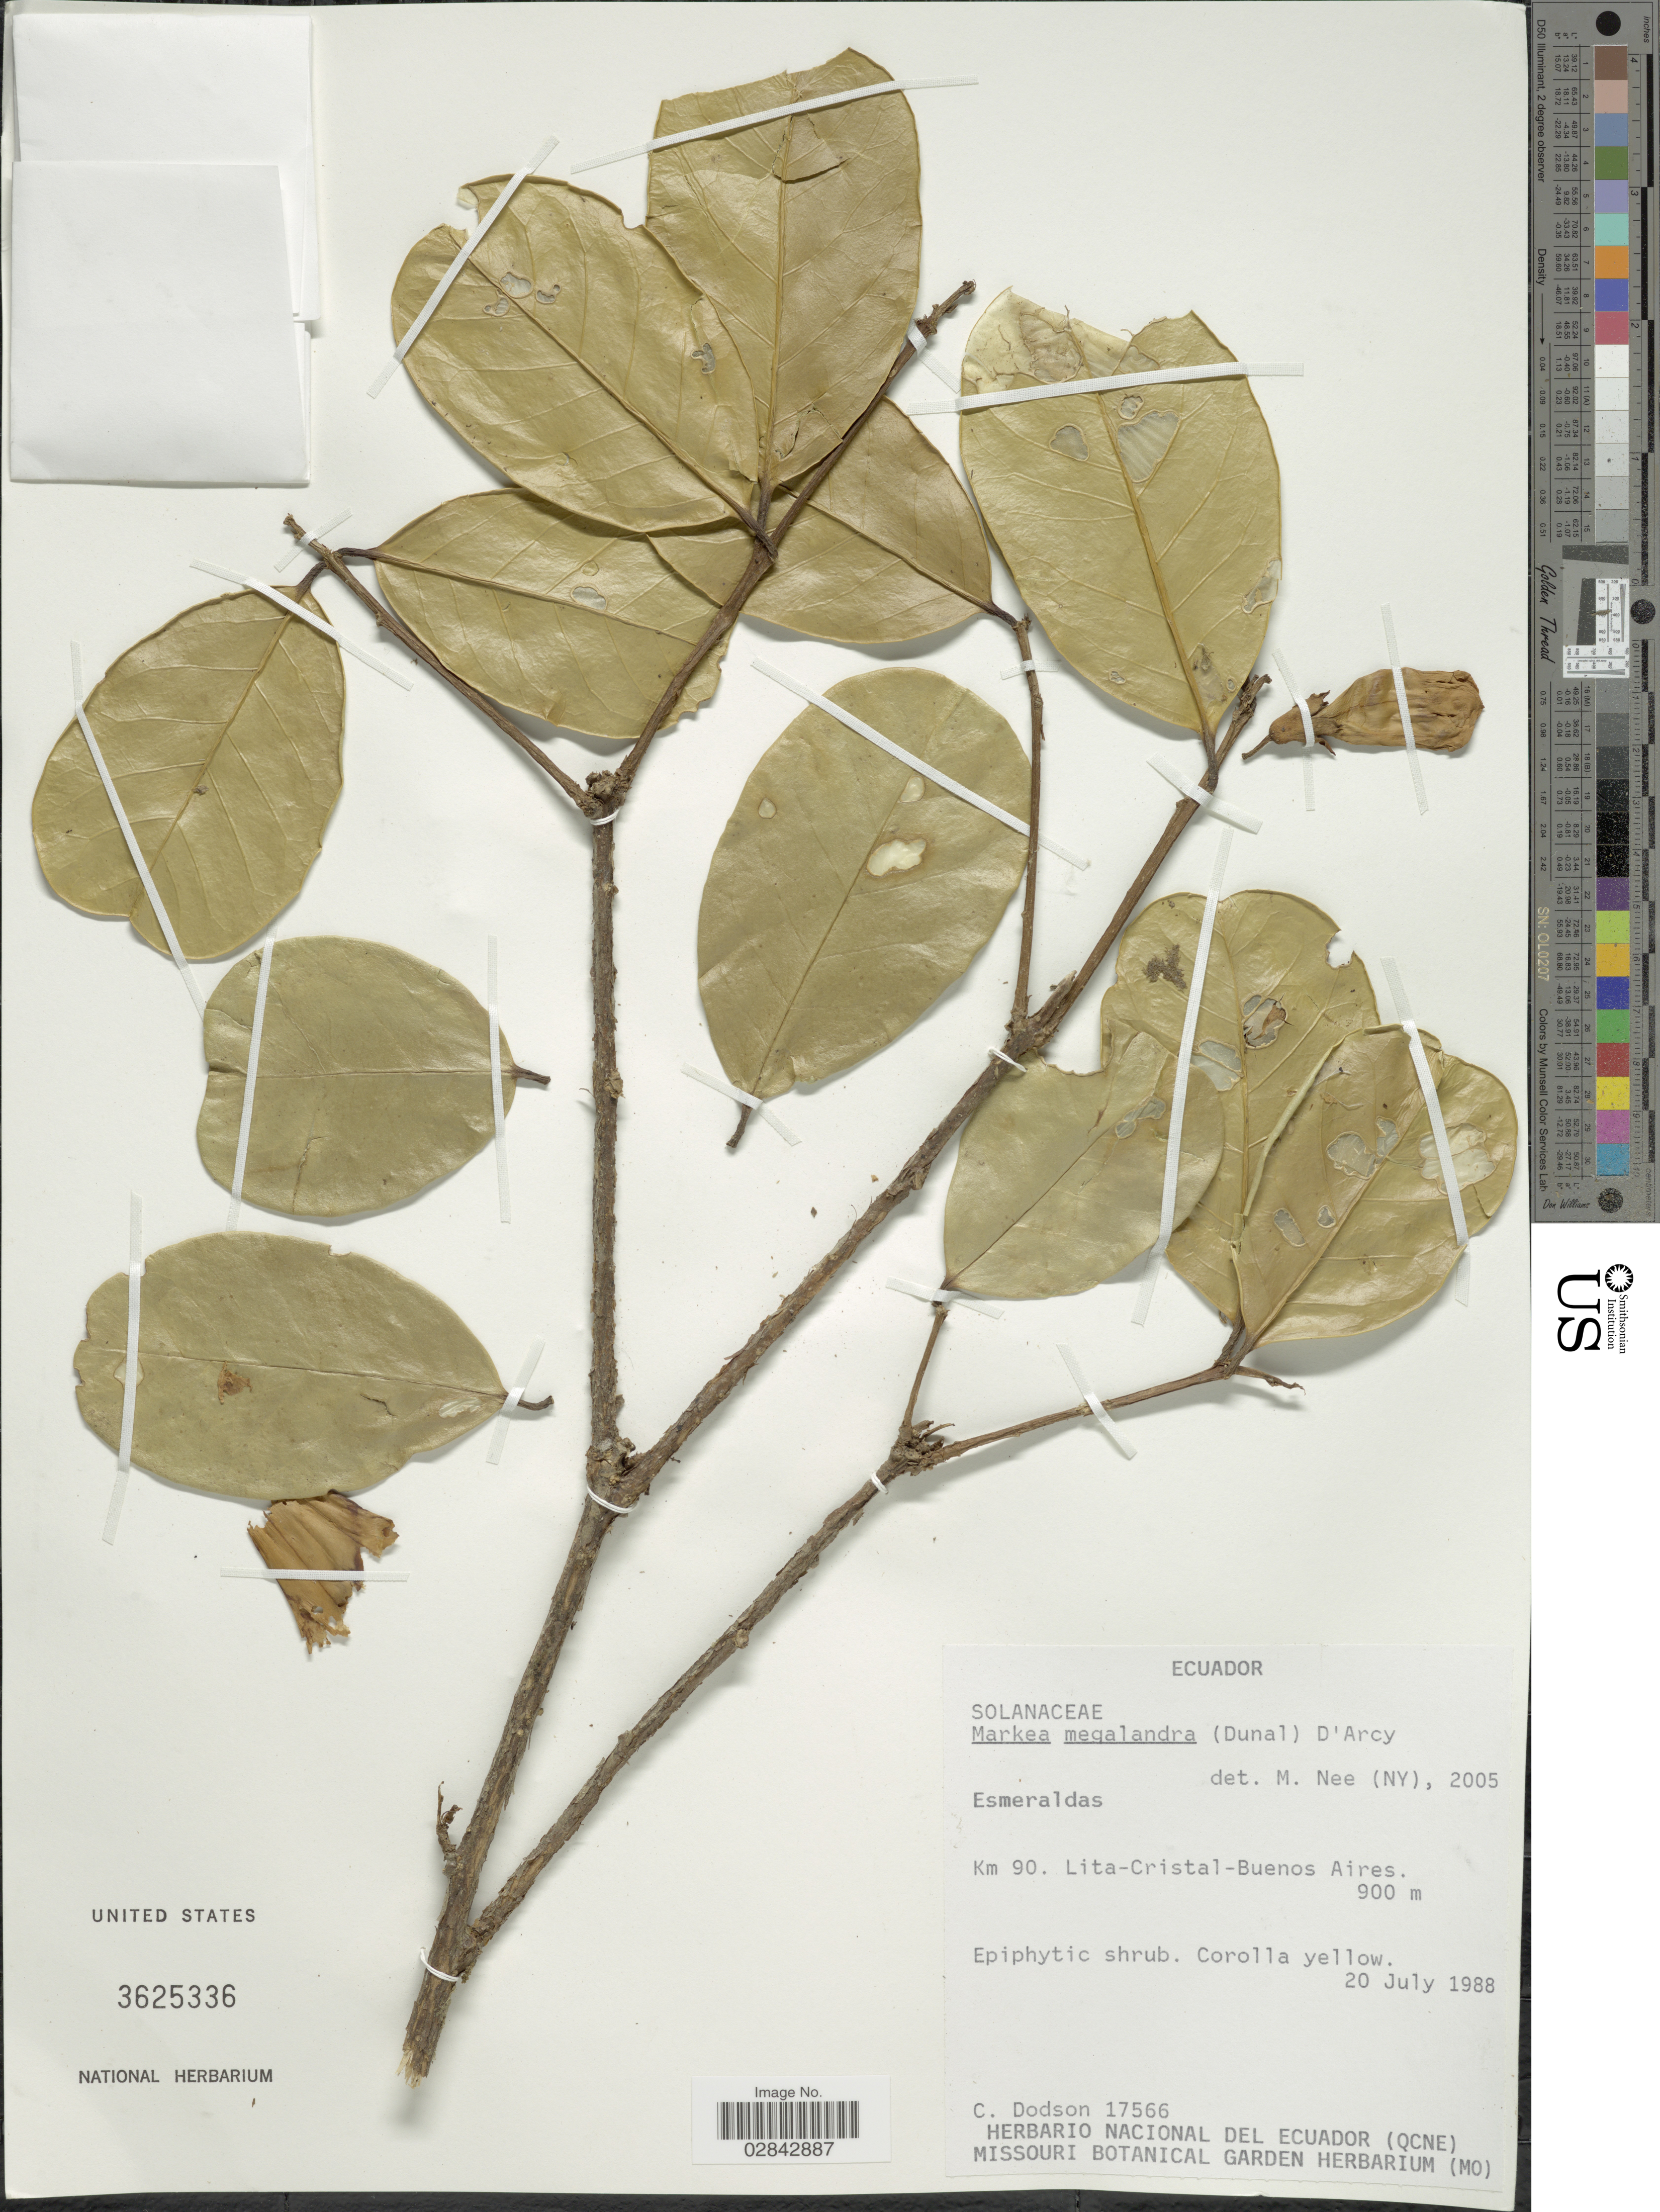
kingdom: Plantae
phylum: Tracheophyta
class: Magnoliopsida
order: Solanales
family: Solanaceae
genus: Markea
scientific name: Markea megalandra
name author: (Dunal) D'Arcy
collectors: C. Dodson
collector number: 17566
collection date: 1988-07-20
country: Ecuador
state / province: Esmeraldas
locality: Km 90. Lita-Cristal-Buenos Aires.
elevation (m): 900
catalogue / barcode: US 3625336